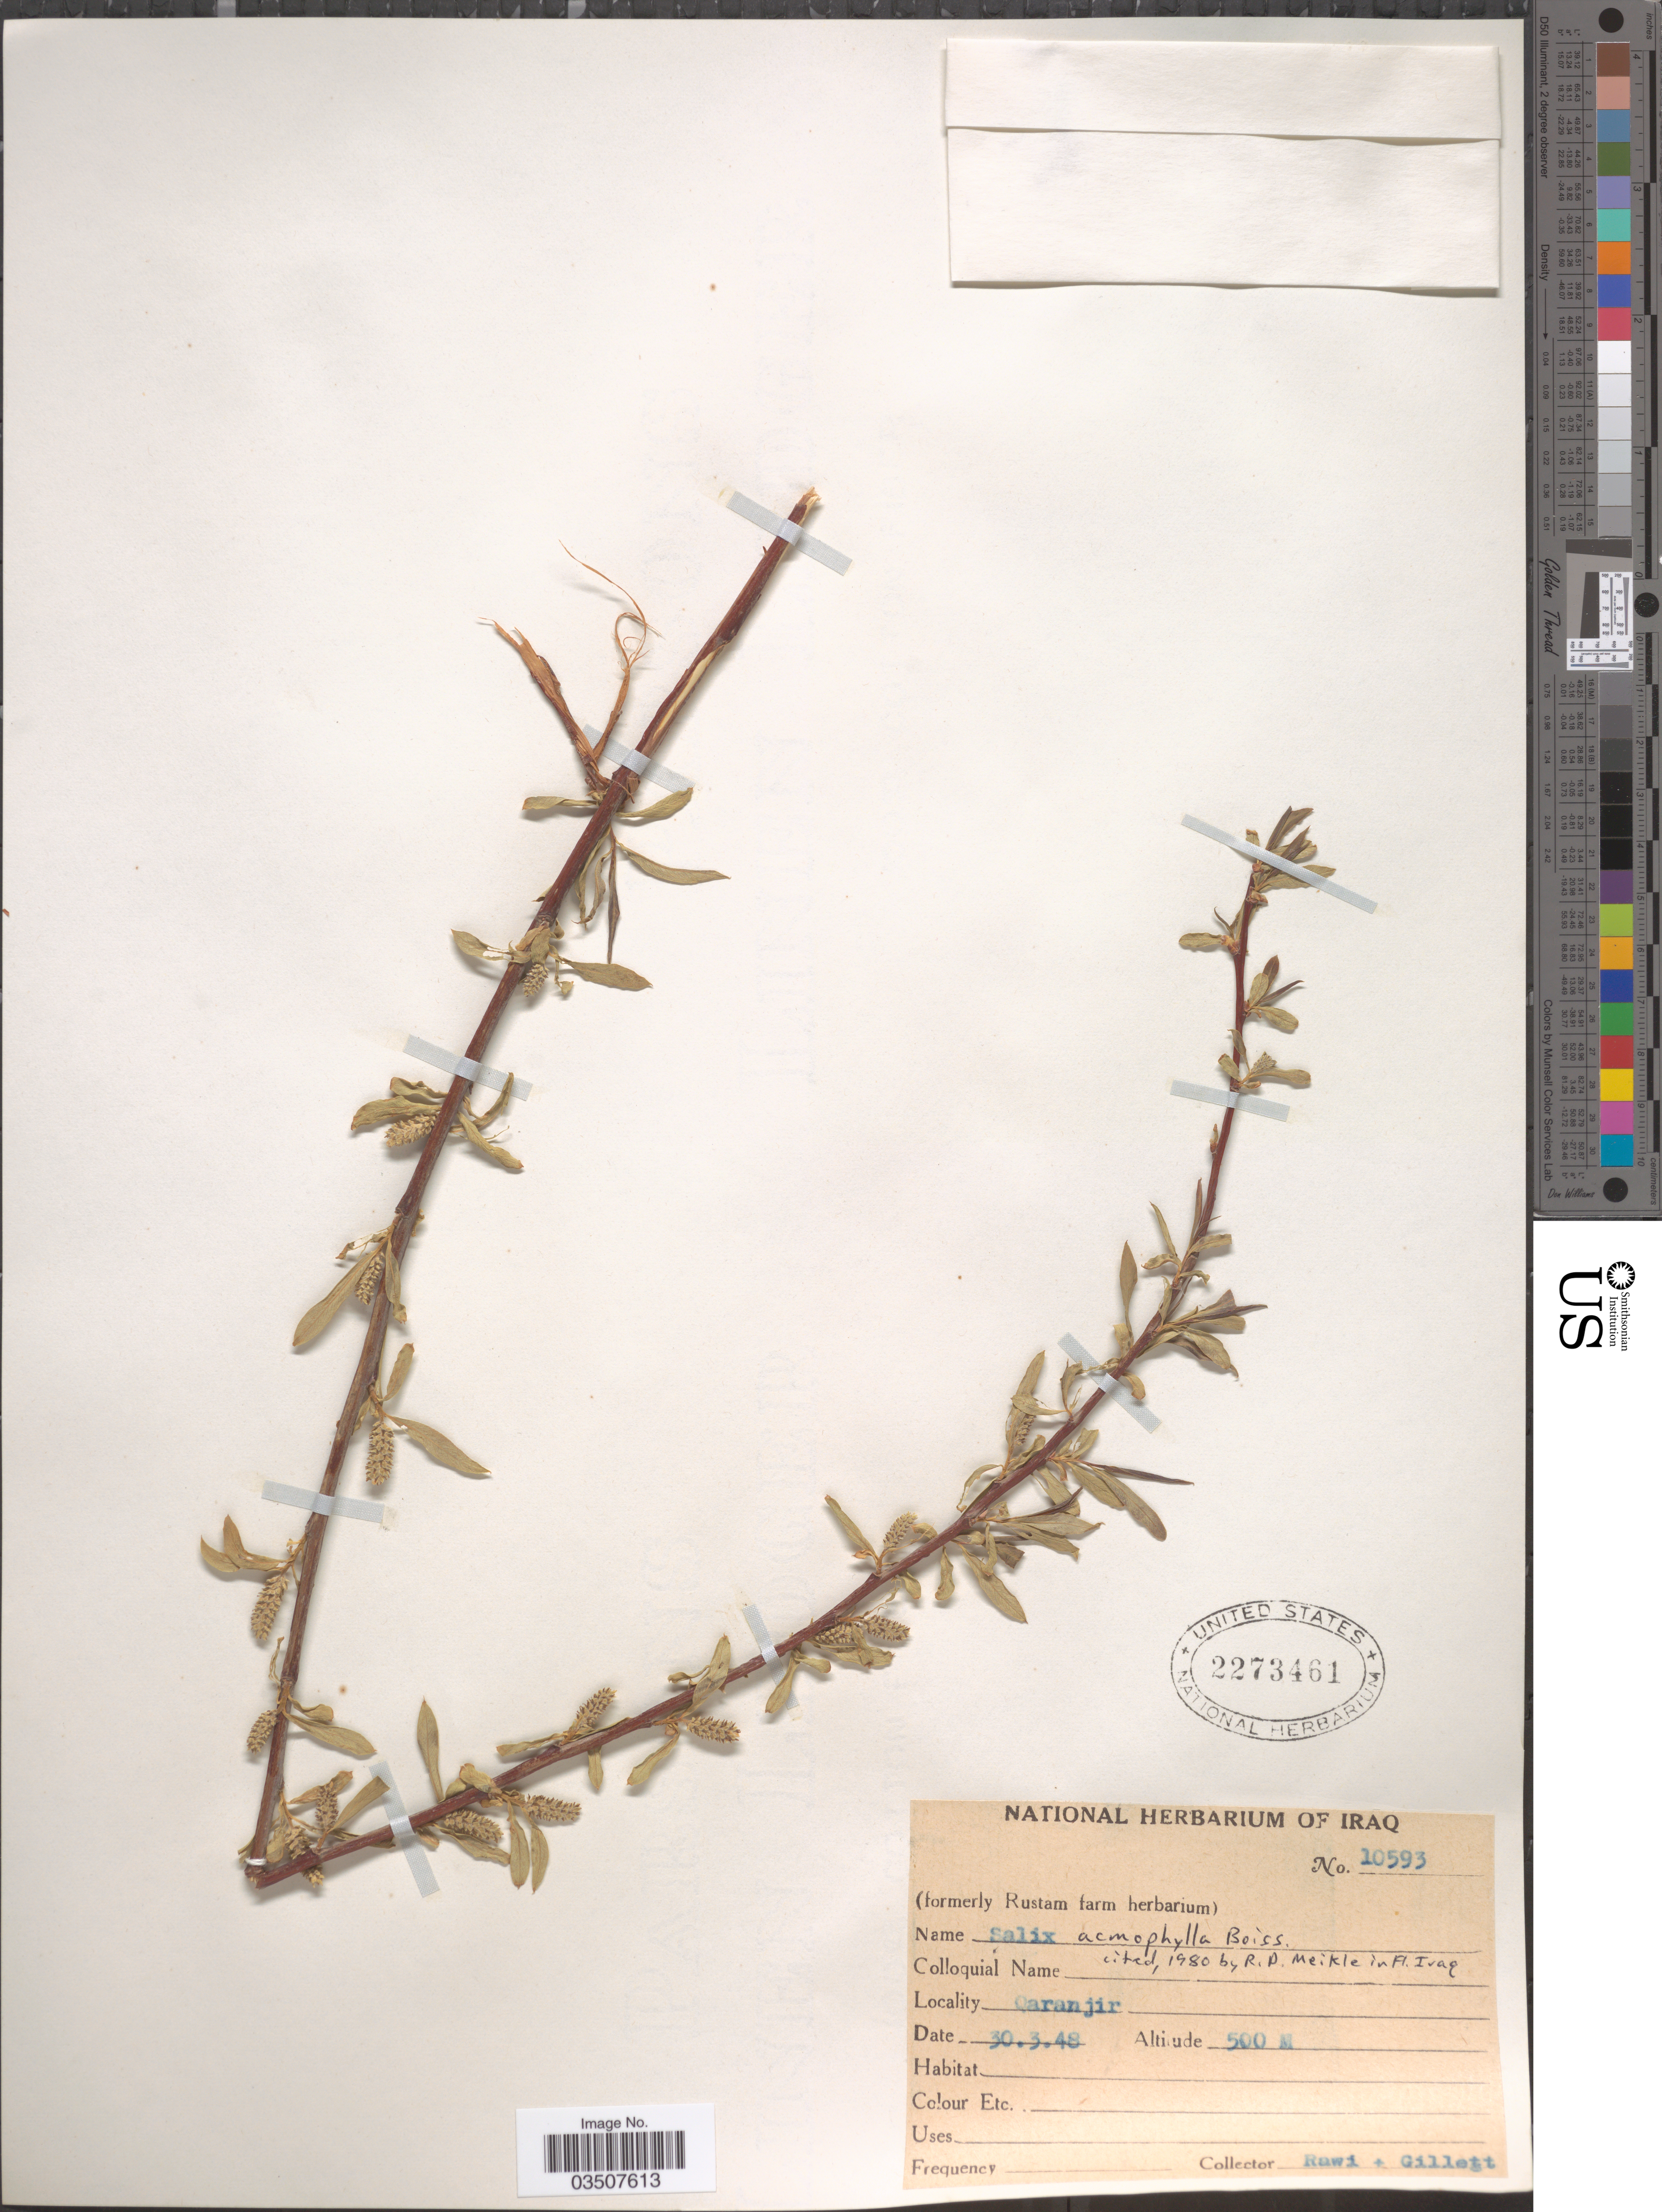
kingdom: Plantae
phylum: Tracheophyta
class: Magnoliopsida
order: Malpighiales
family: Salicaceae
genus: Salix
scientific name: Salix acmophylla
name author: Boiss.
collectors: -. Rawi & Gillett, --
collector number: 10593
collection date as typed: Transcribed d/m/y: 30/3/48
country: Iraq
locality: Qaranjir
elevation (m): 500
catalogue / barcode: US 2273461